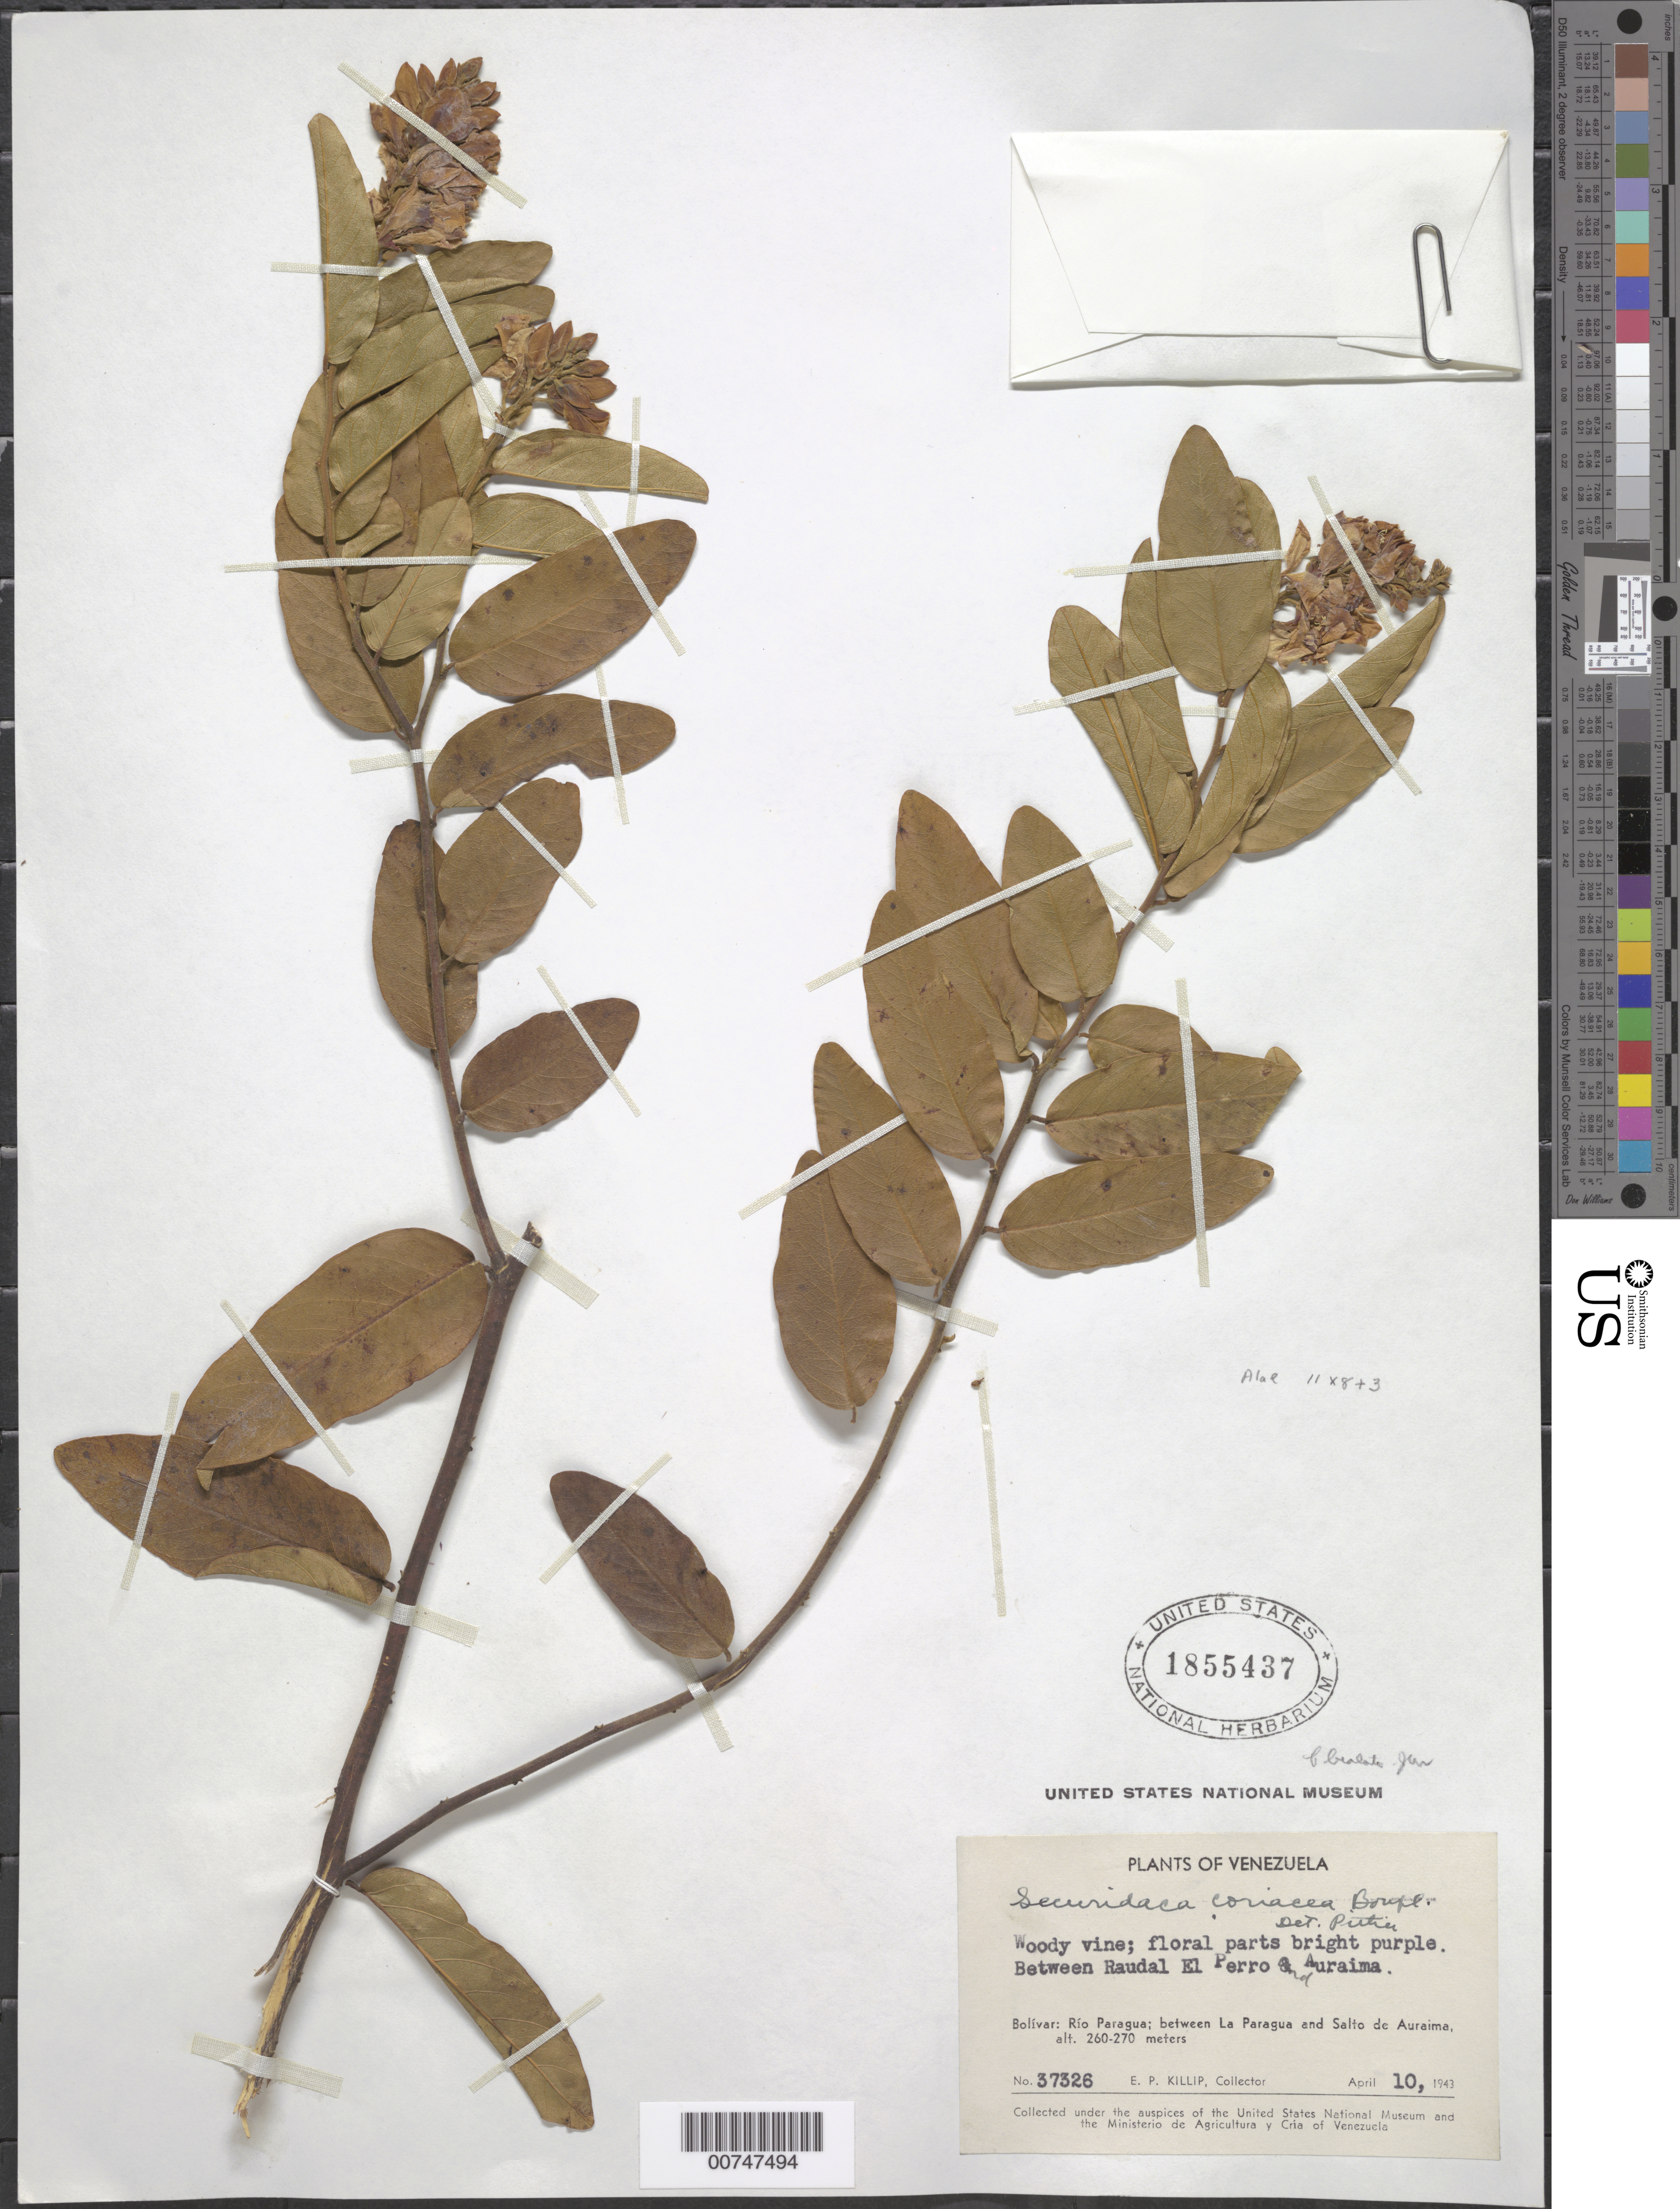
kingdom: Plantae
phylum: Tracheophyta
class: Magnoliopsida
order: Fabales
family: Polygalaceae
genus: Securidaca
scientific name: Securidaca bialata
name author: Benth.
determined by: Wurdack, John J., (US), US (UNITED STATES)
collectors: E. P. Killip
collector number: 37326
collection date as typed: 10-Apr-43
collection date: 1943-04-10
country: Venezuela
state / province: Bolívar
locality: Río Paragua, between Raudal El Perro and Auraima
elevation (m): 260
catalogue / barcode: US 1855437